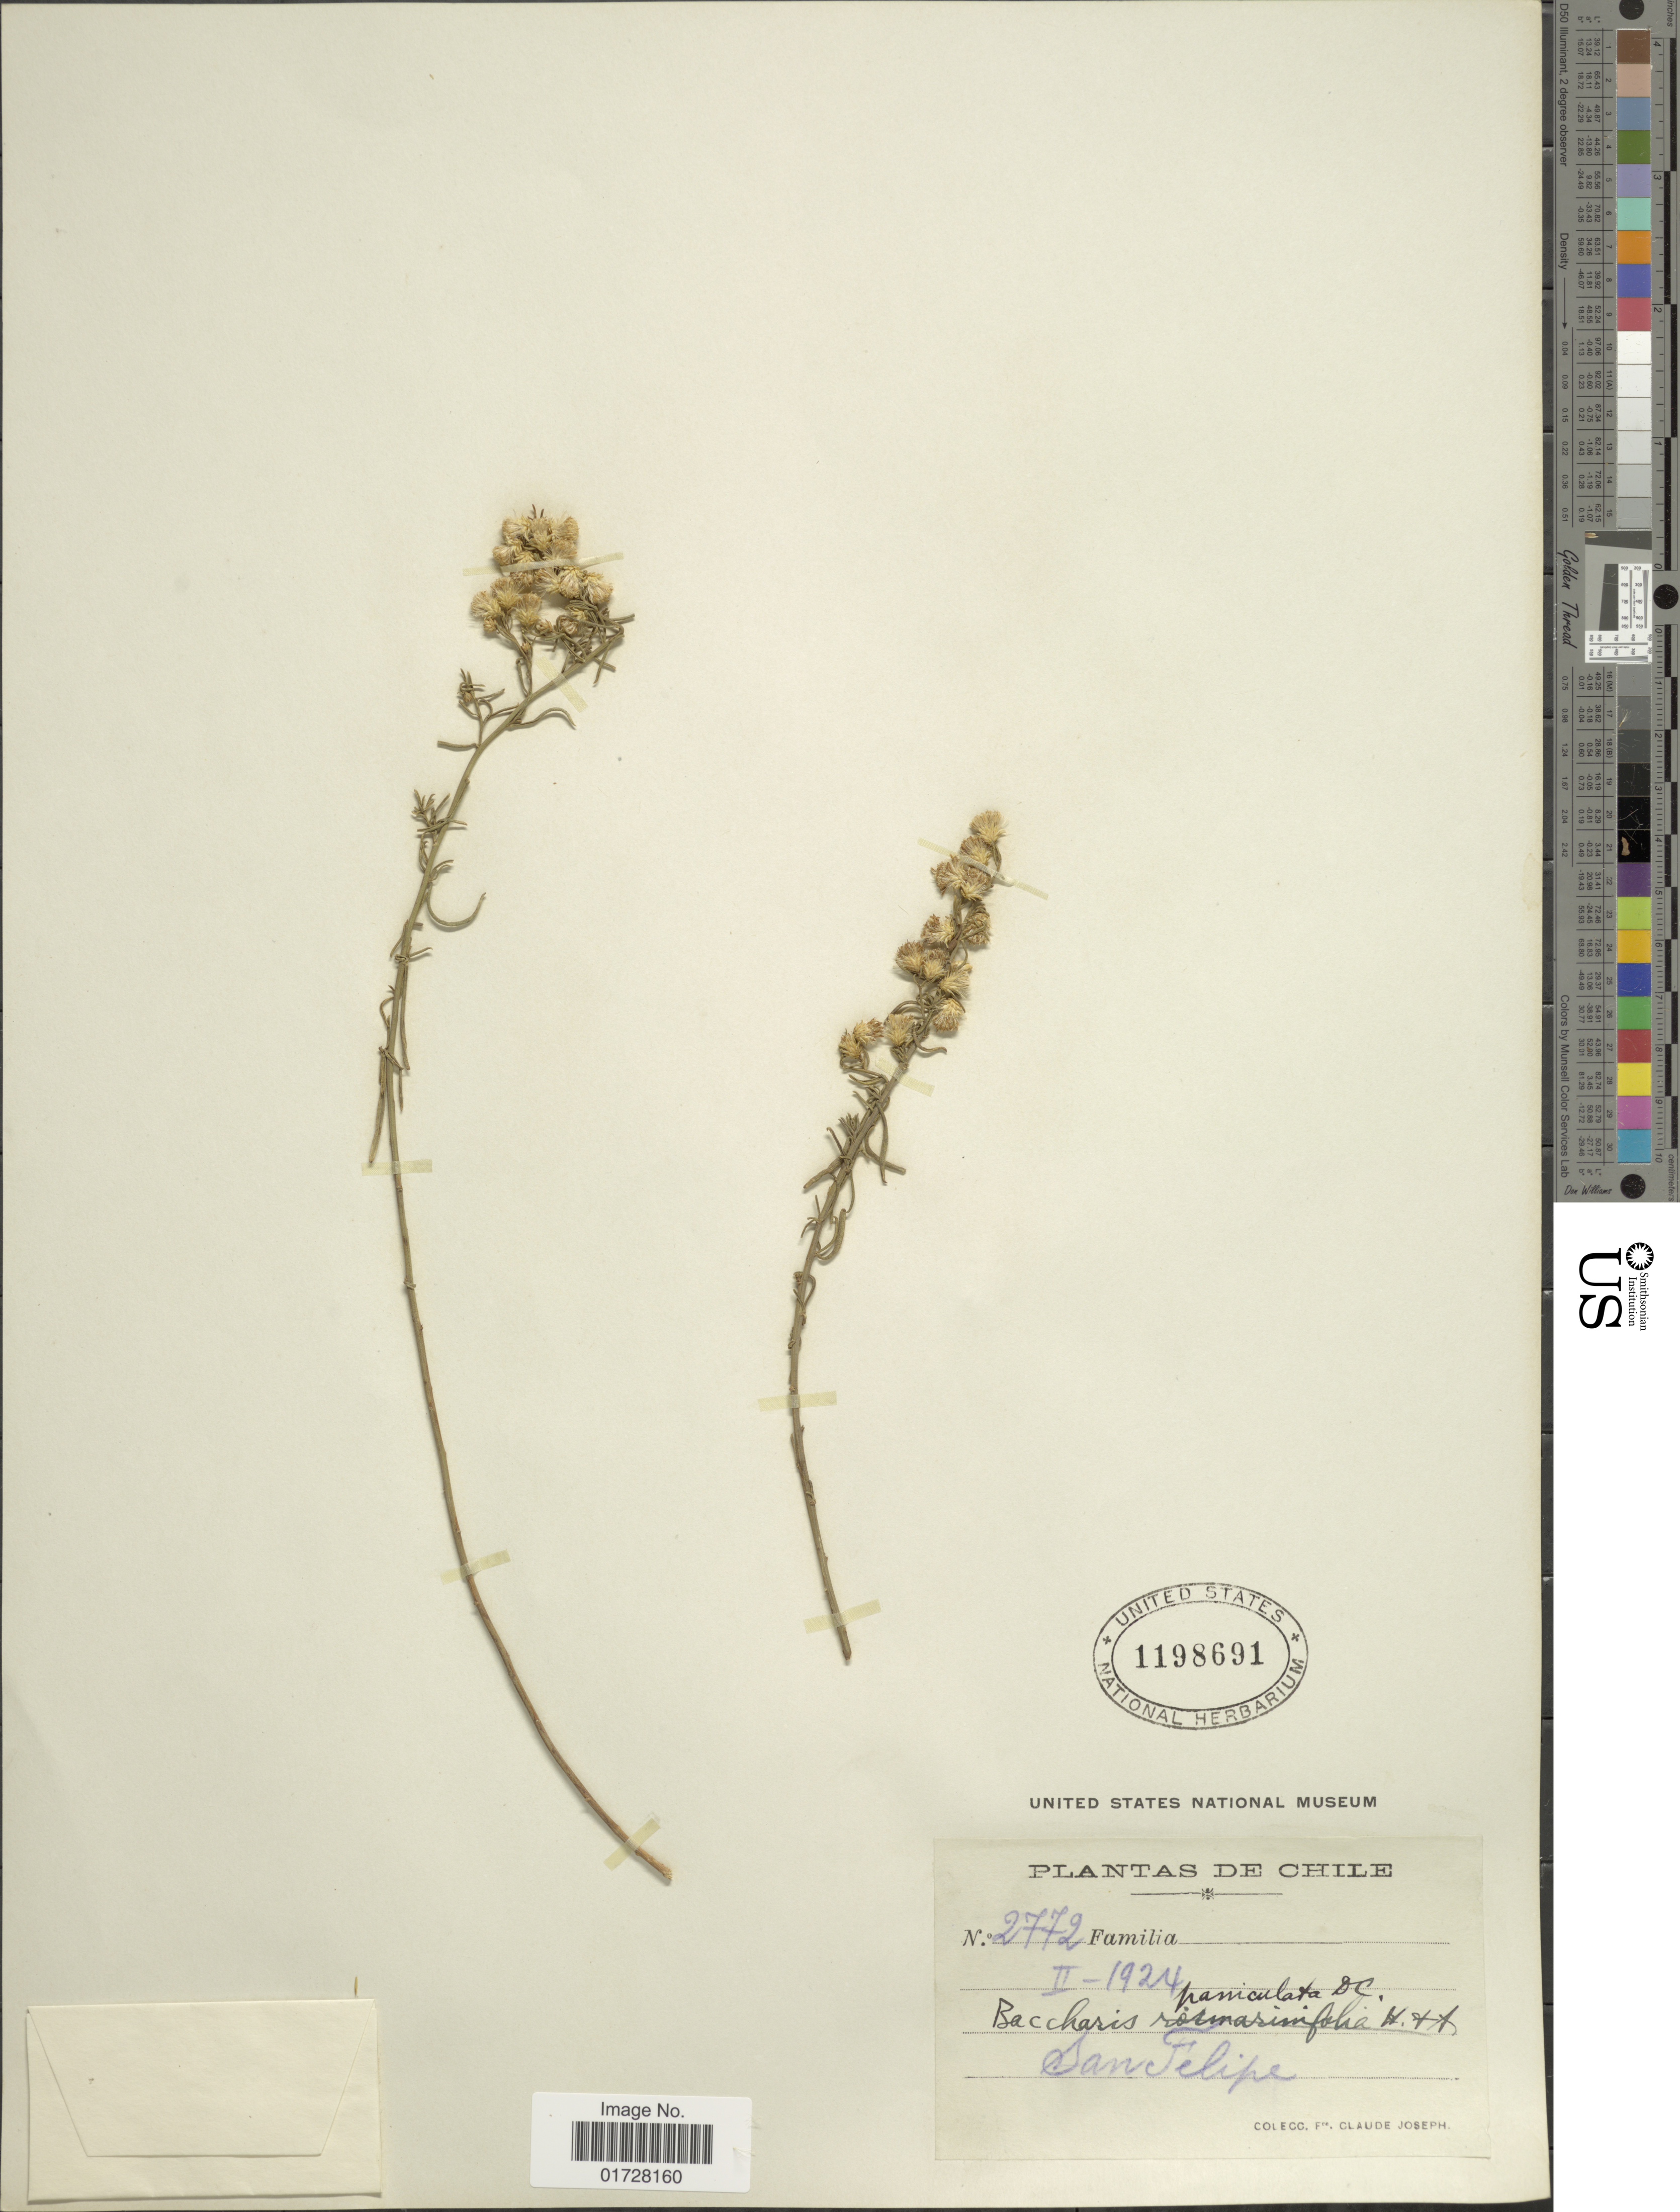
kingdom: Plantae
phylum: Tracheophyta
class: Magnoliopsida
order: Asterales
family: Asteraceae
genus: Baccharis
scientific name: Baccharis paniculata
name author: DC.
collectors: Bro. Claude-Joseph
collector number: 2772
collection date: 1924-02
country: Chile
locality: San Felipe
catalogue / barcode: US 1198691